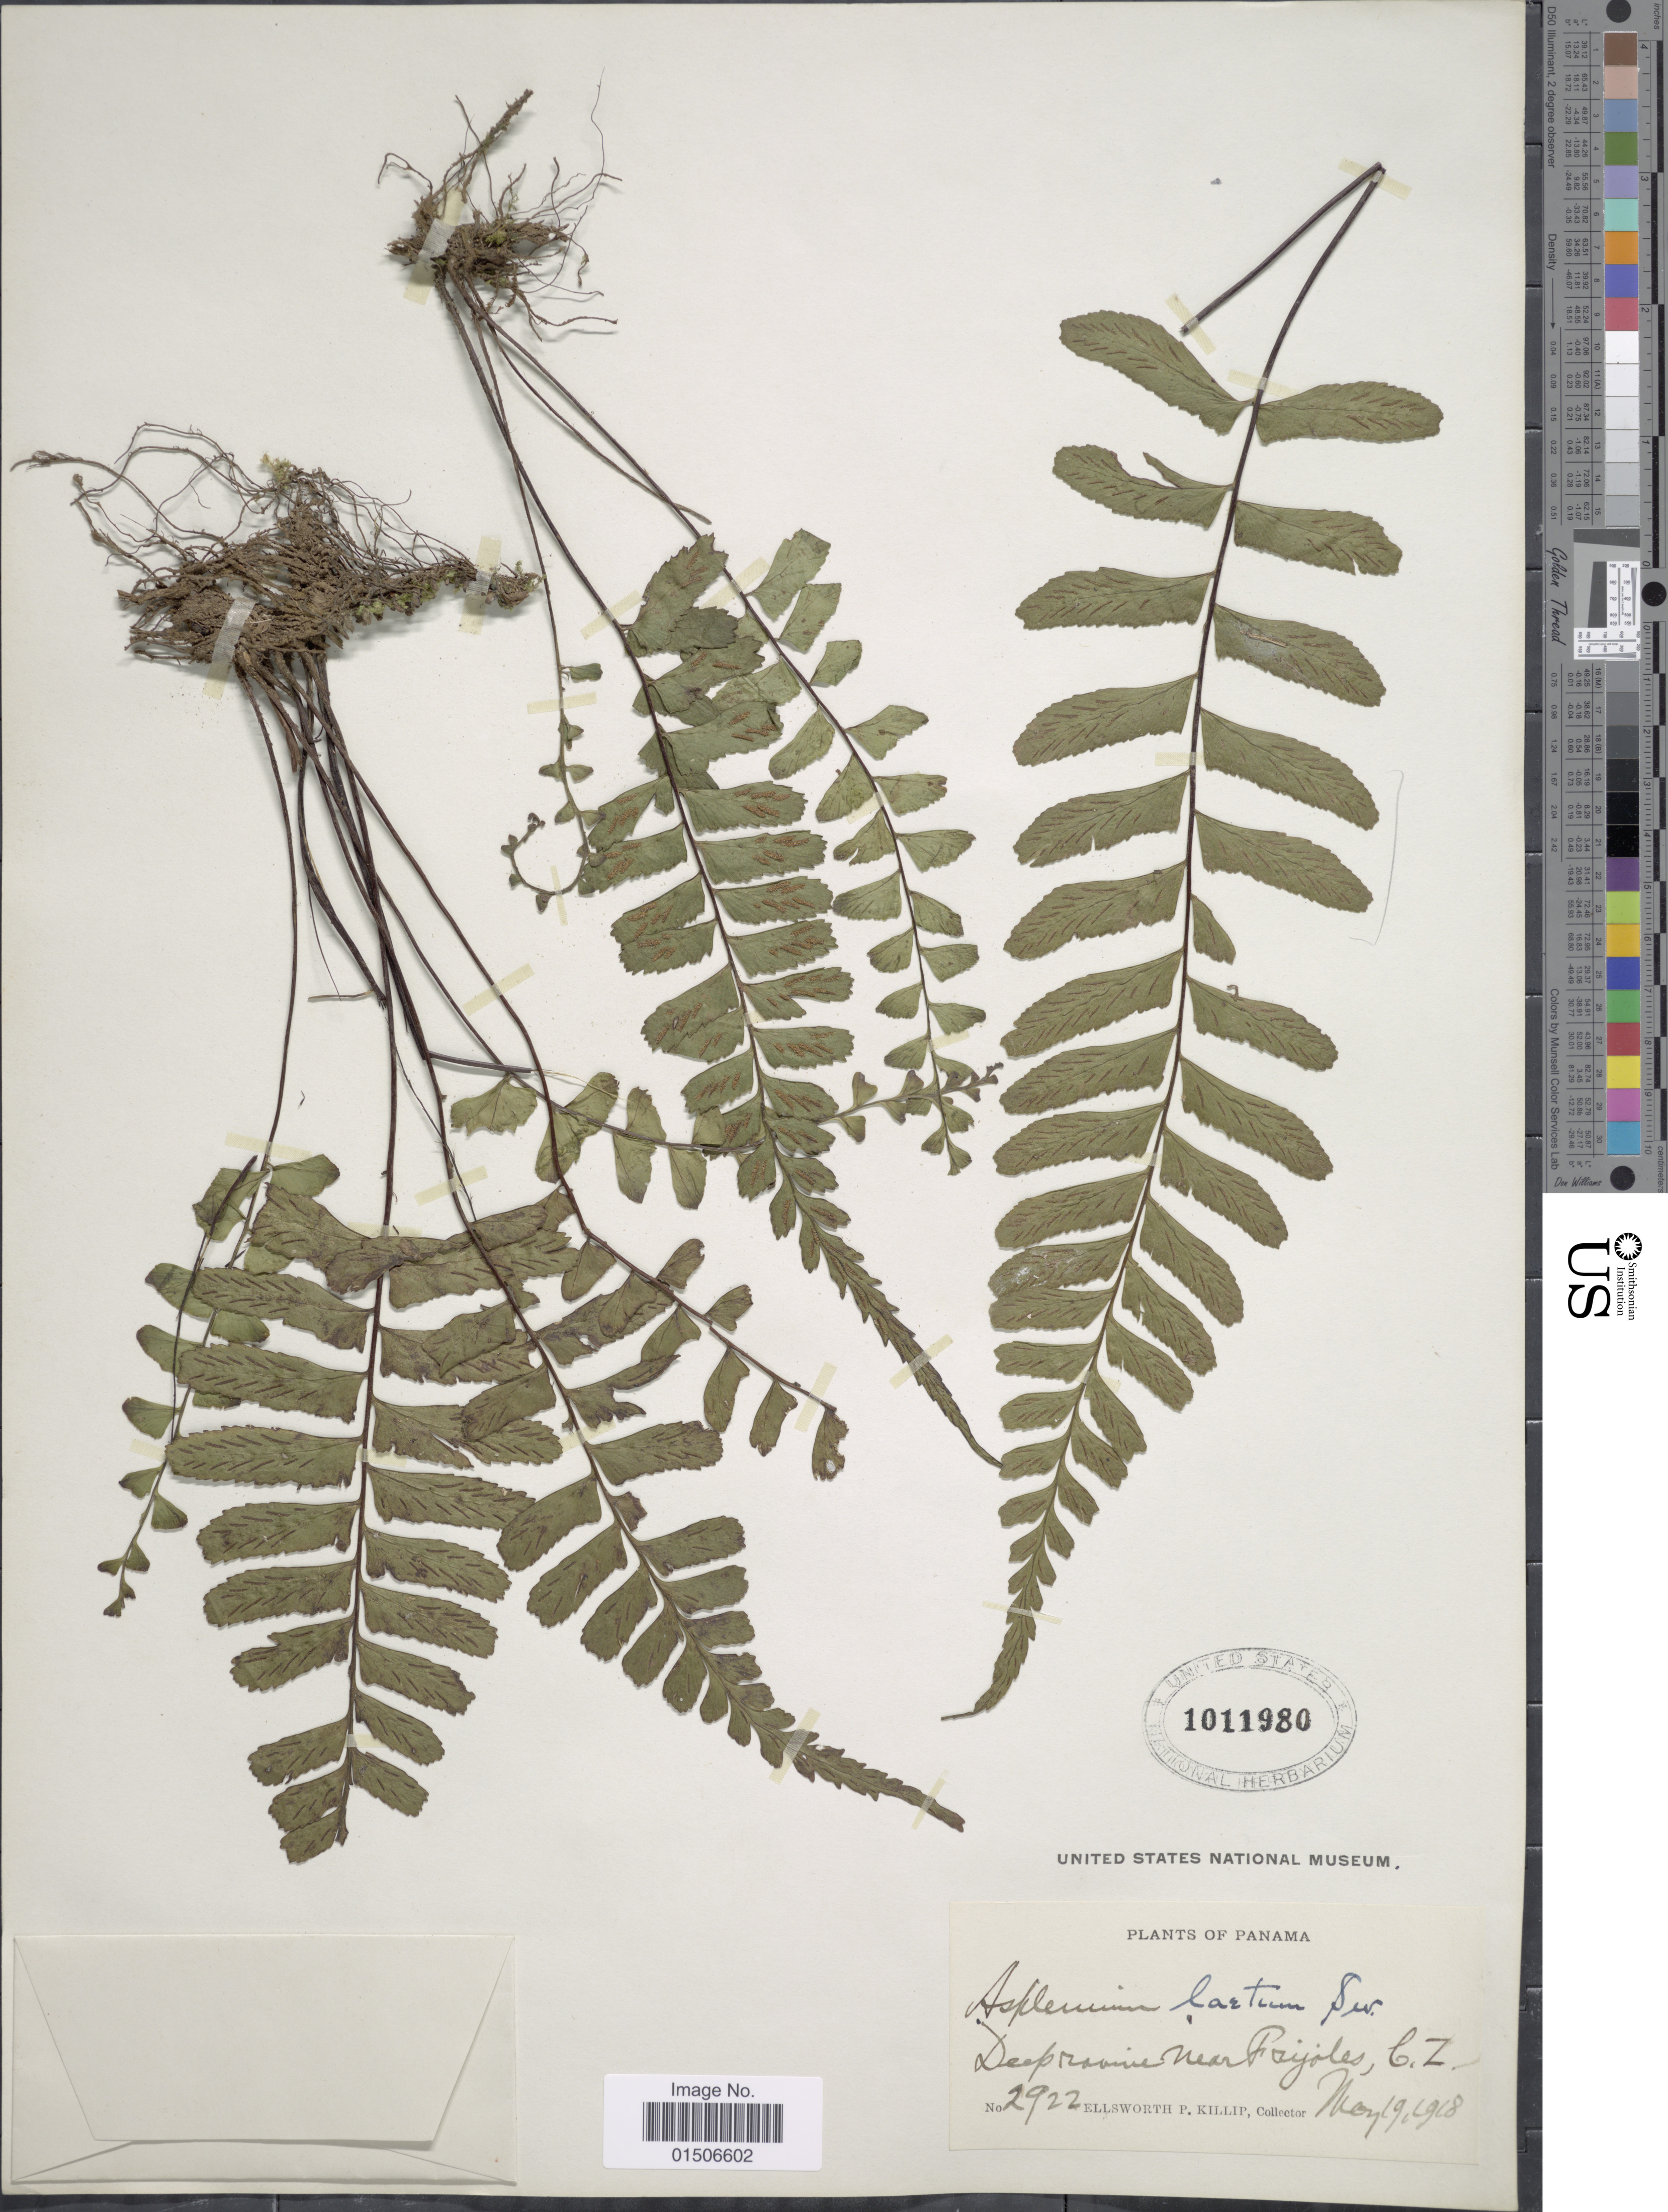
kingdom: Plantae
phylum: Tracheophyta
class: Polypodiopsida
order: Polypodiales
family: Aspleniaceae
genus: Asplenium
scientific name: Asplenium laetum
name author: Sw.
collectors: E. P. Killip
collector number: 2922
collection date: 1918-05-19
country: Panama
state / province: Colón / Panamá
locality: Deep ravine near Frijoles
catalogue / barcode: US 1011980